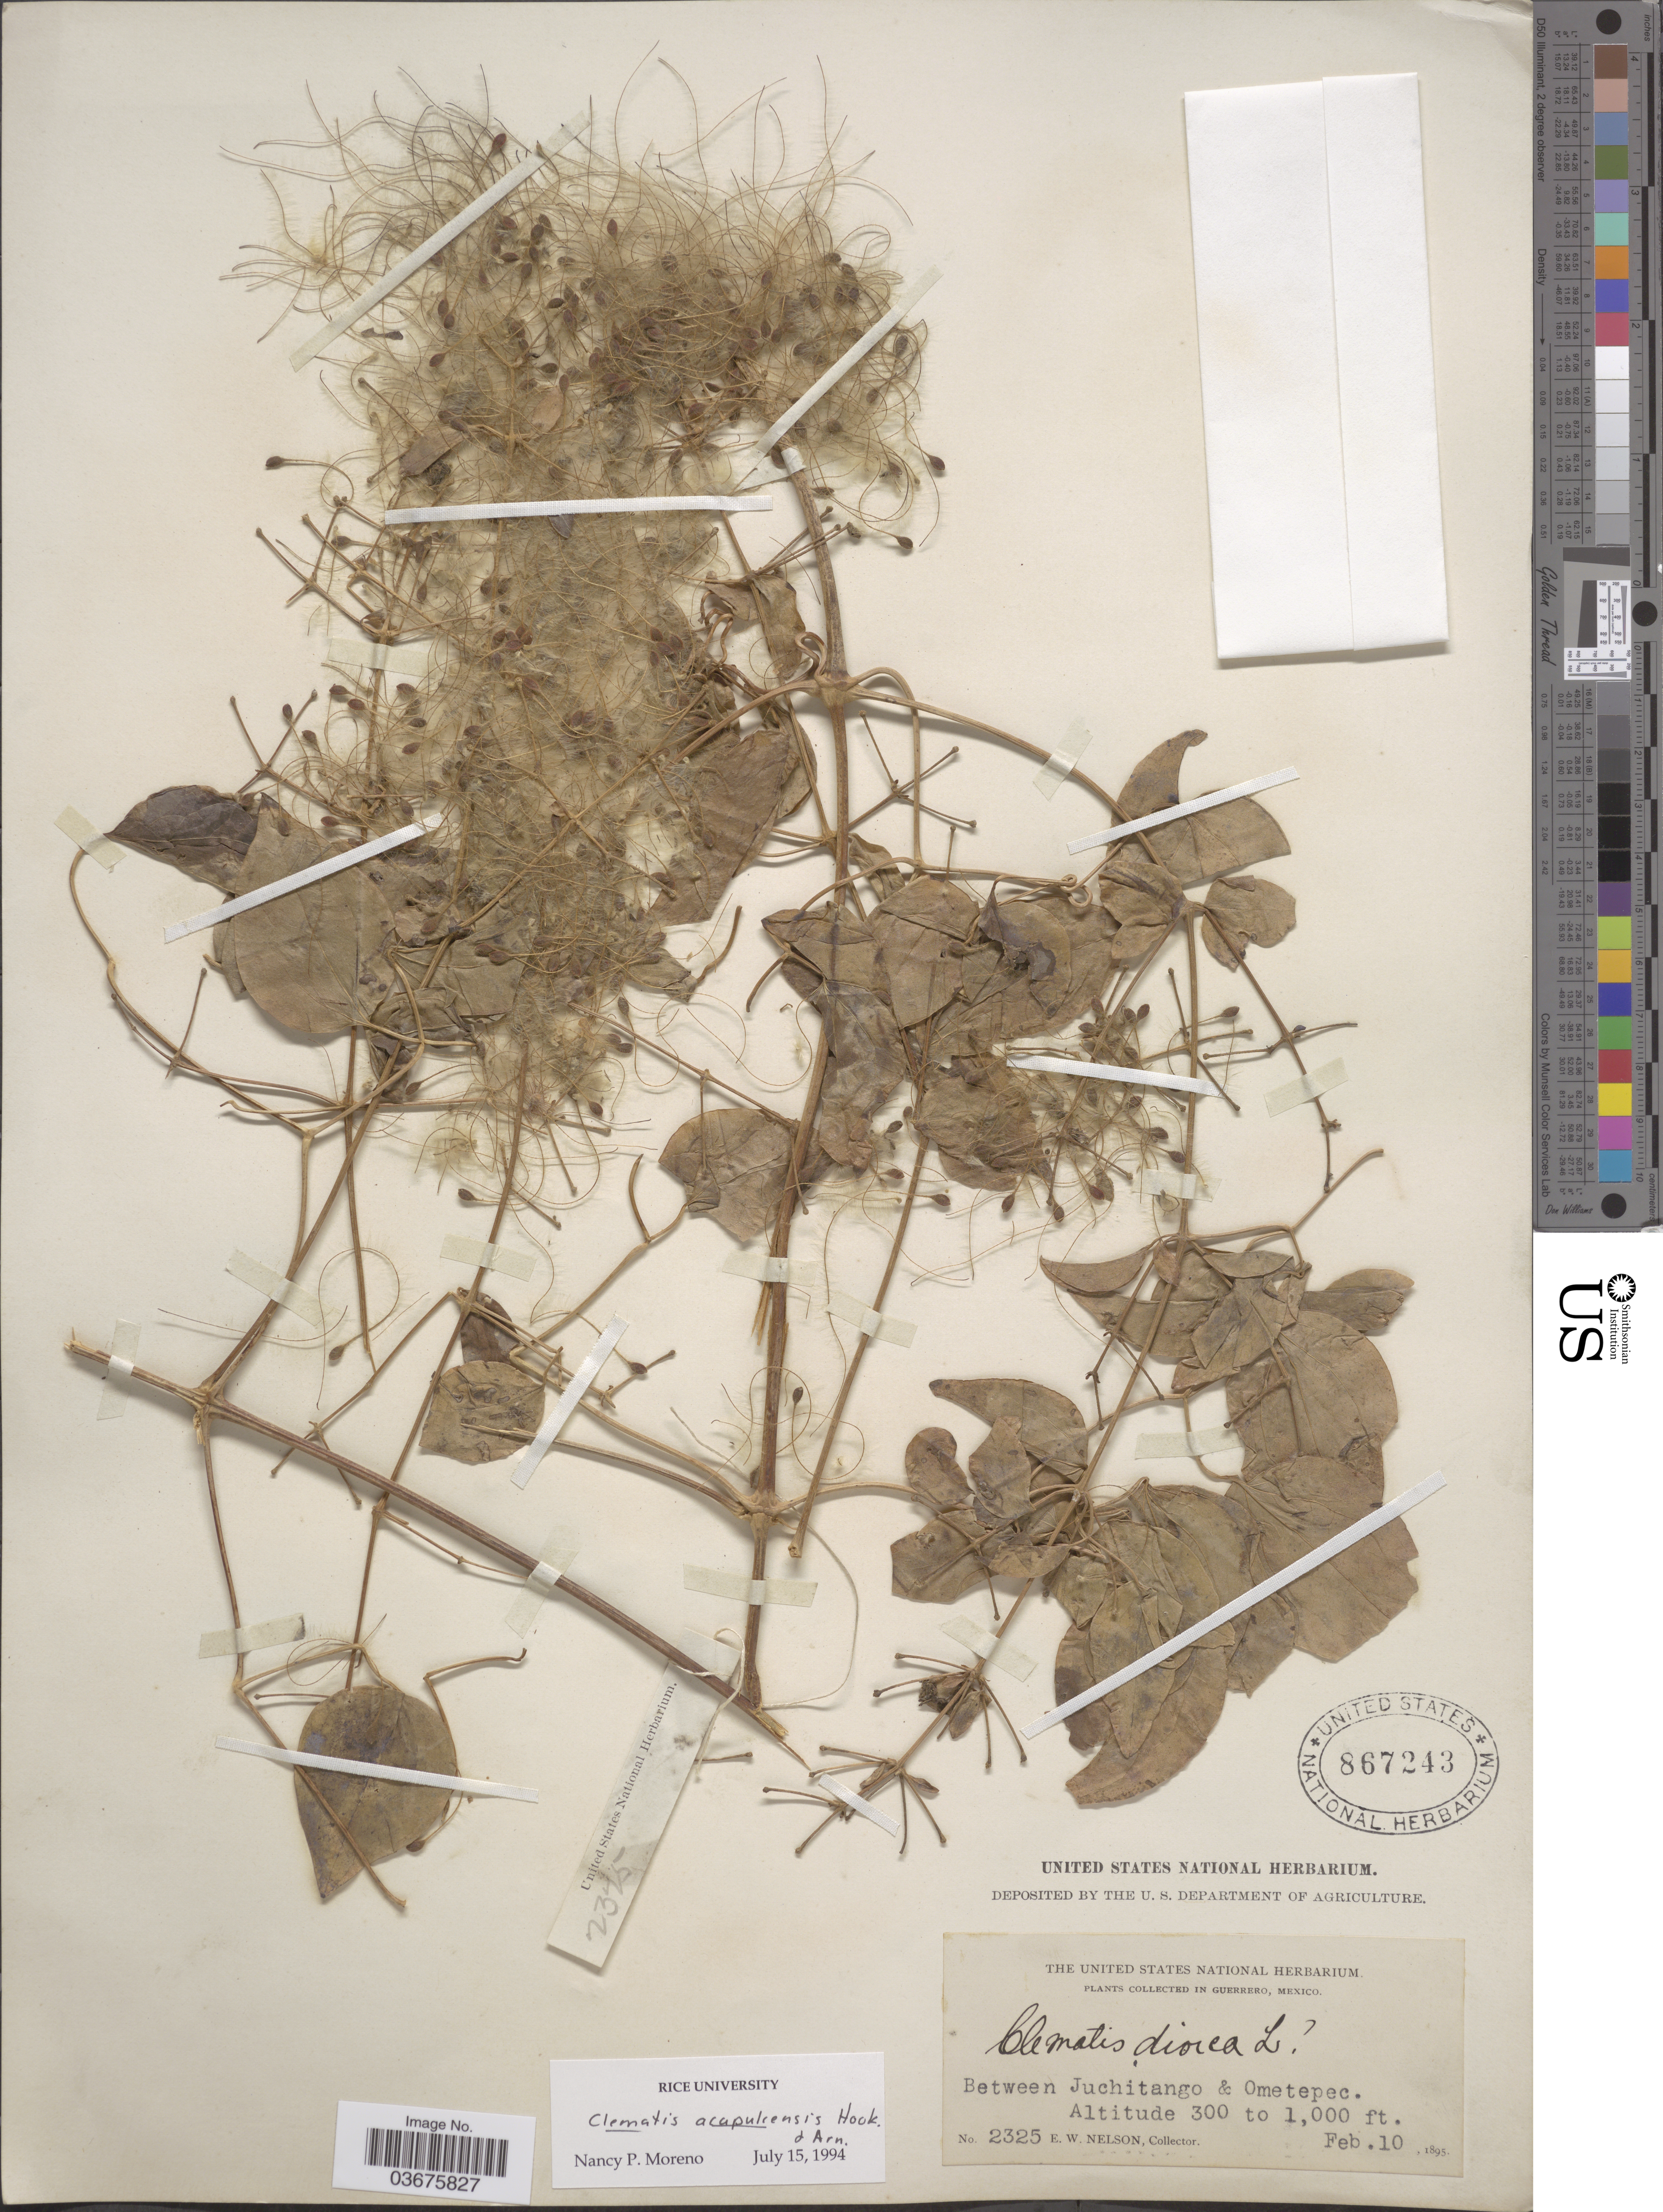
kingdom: Plantae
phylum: Tracheophyta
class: Magnoliopsida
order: Ranunculales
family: Ranunculaceae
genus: Clematis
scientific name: Clematis acapulcensis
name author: Hook. & Arn.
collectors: E. W. Nelson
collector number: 2325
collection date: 1895-02-10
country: Mexico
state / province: Guerrero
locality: Between Juchitango & Ometepec.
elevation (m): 91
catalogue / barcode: US 867243